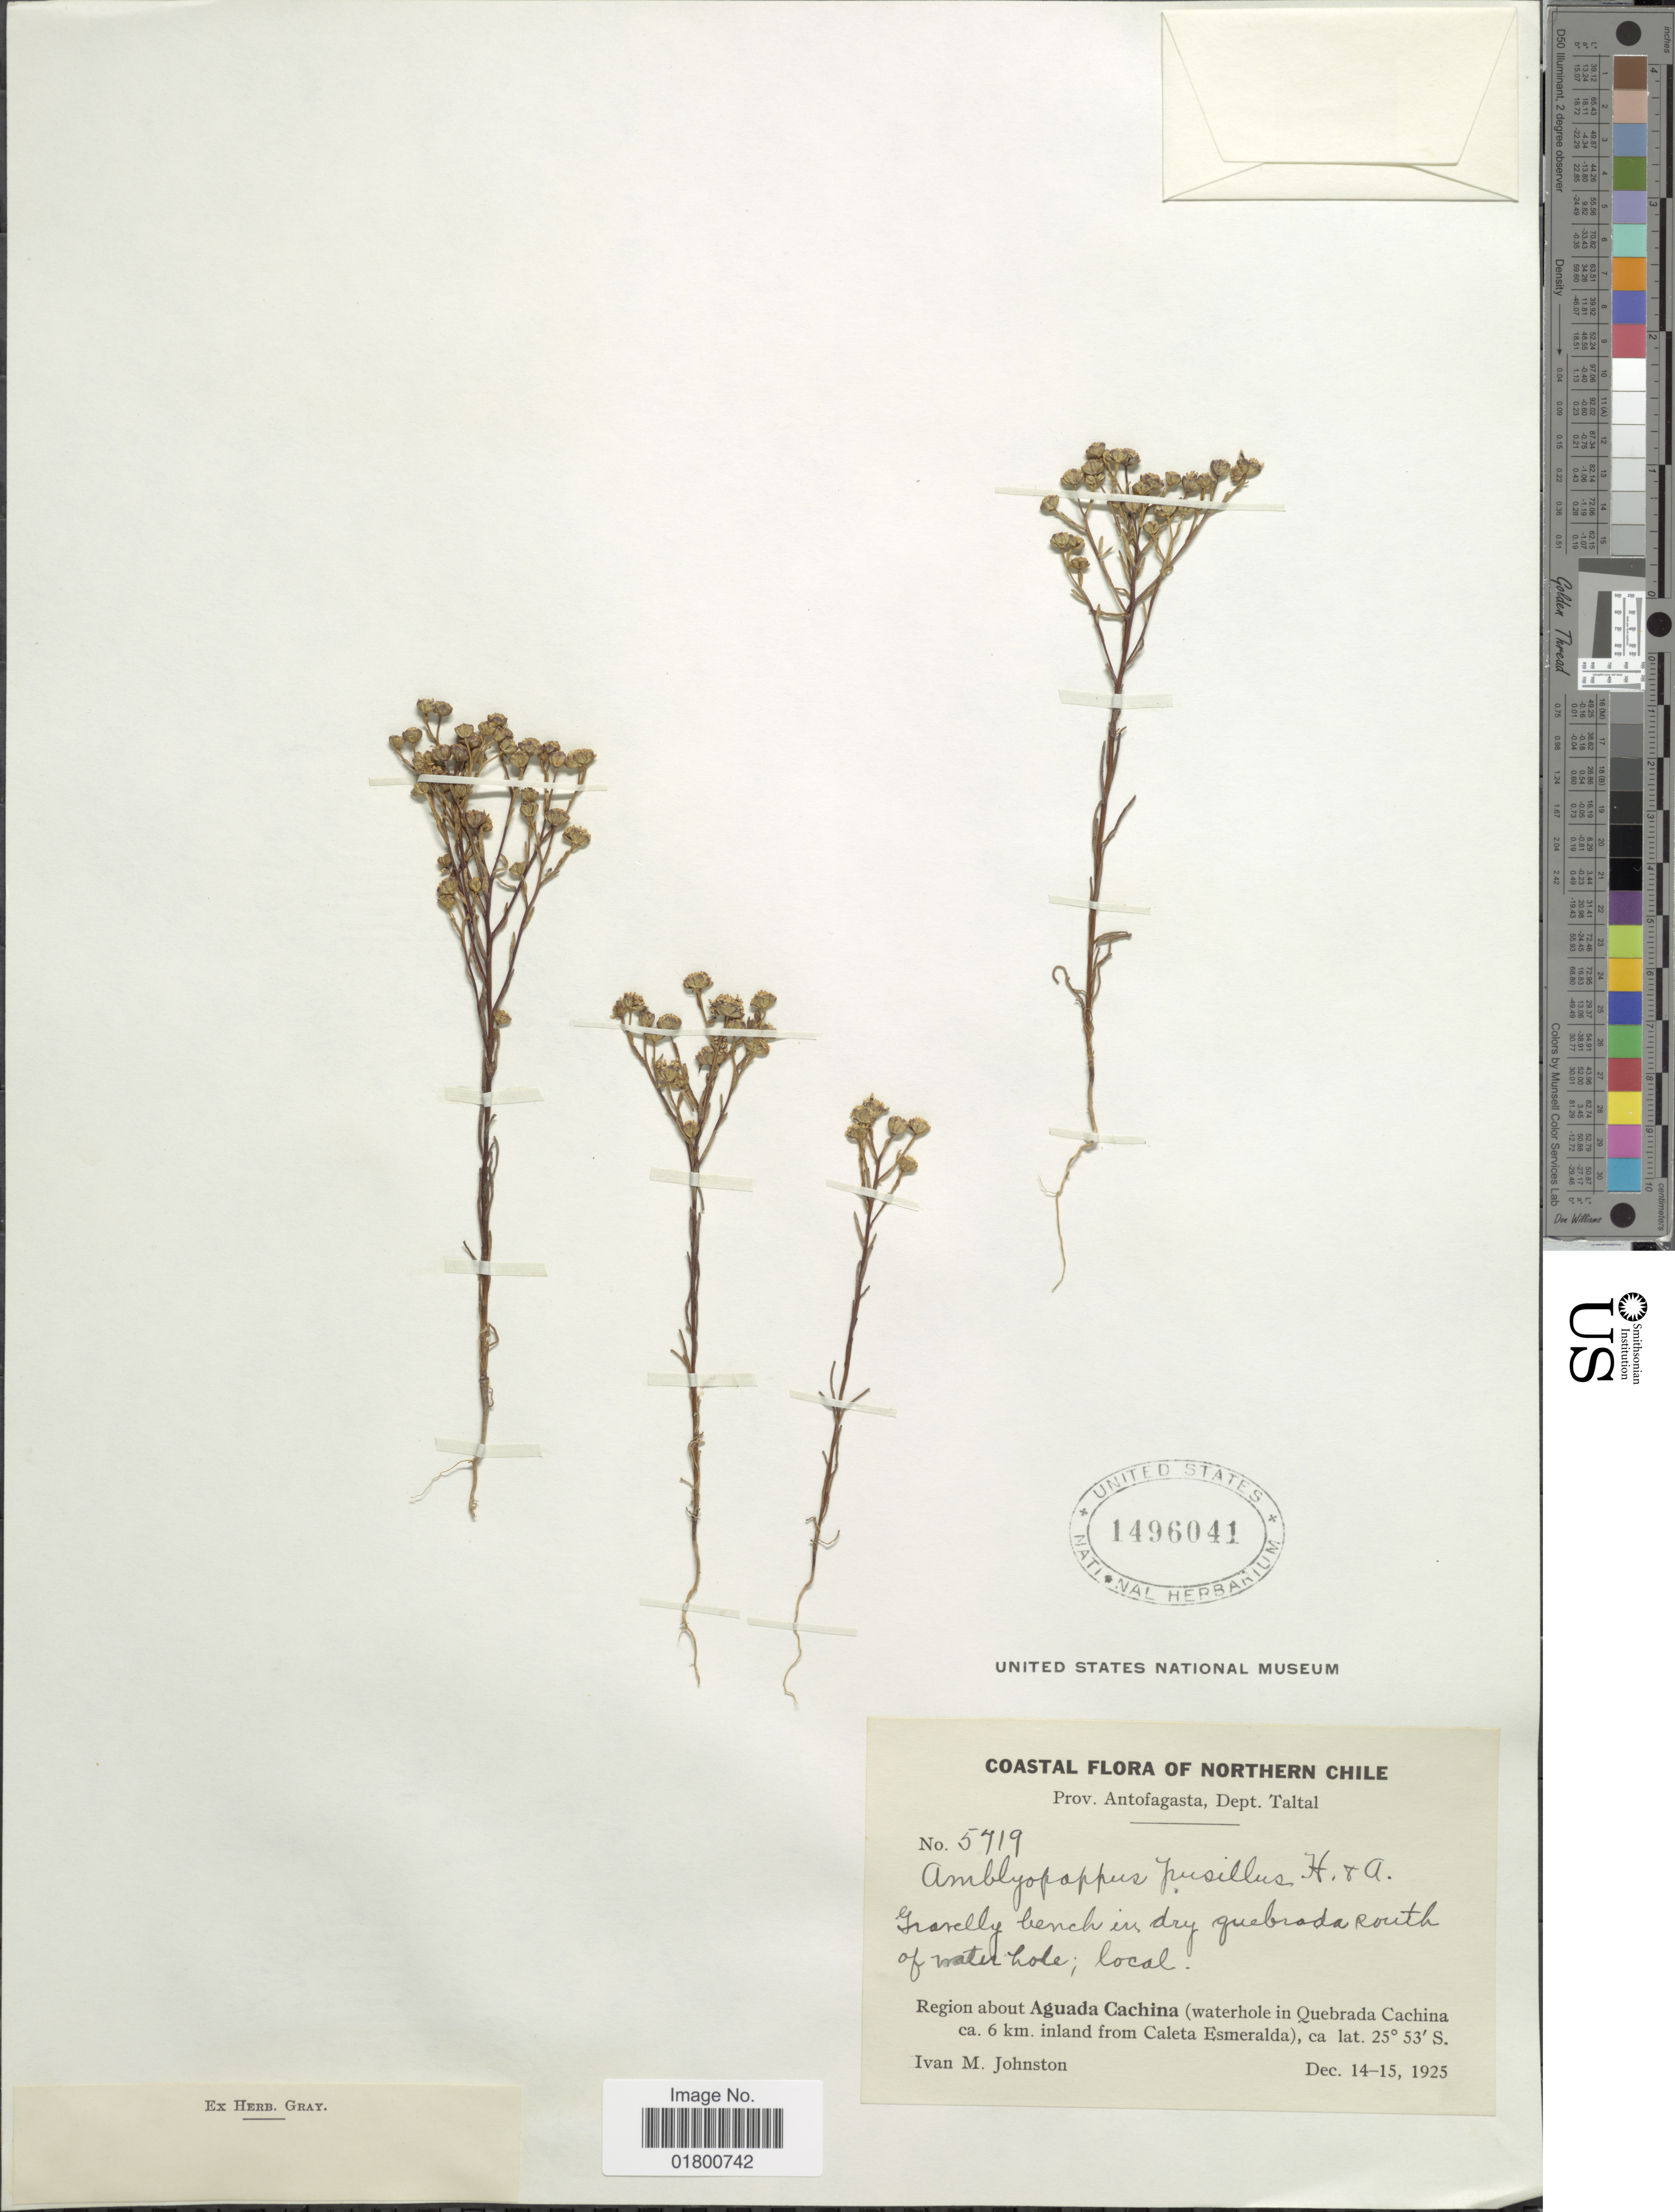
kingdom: Plantae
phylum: Tracheophyta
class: Magnoliopsida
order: Asterales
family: Asteraceae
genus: Amblyopappus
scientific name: Amblyopappus pusillus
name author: Hook. & Arn.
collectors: I.M. Johnston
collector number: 5719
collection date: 1925-12-14/1925-12-15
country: Chile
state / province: Antofagasta (II)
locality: Northern Chile, Prov. Antofagasta, Dept. Taltal, Regio about Aguada Cachina (waterhole in Quebrada Cachina 6 km inland from Caleta Esmeralda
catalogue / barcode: US 1496041